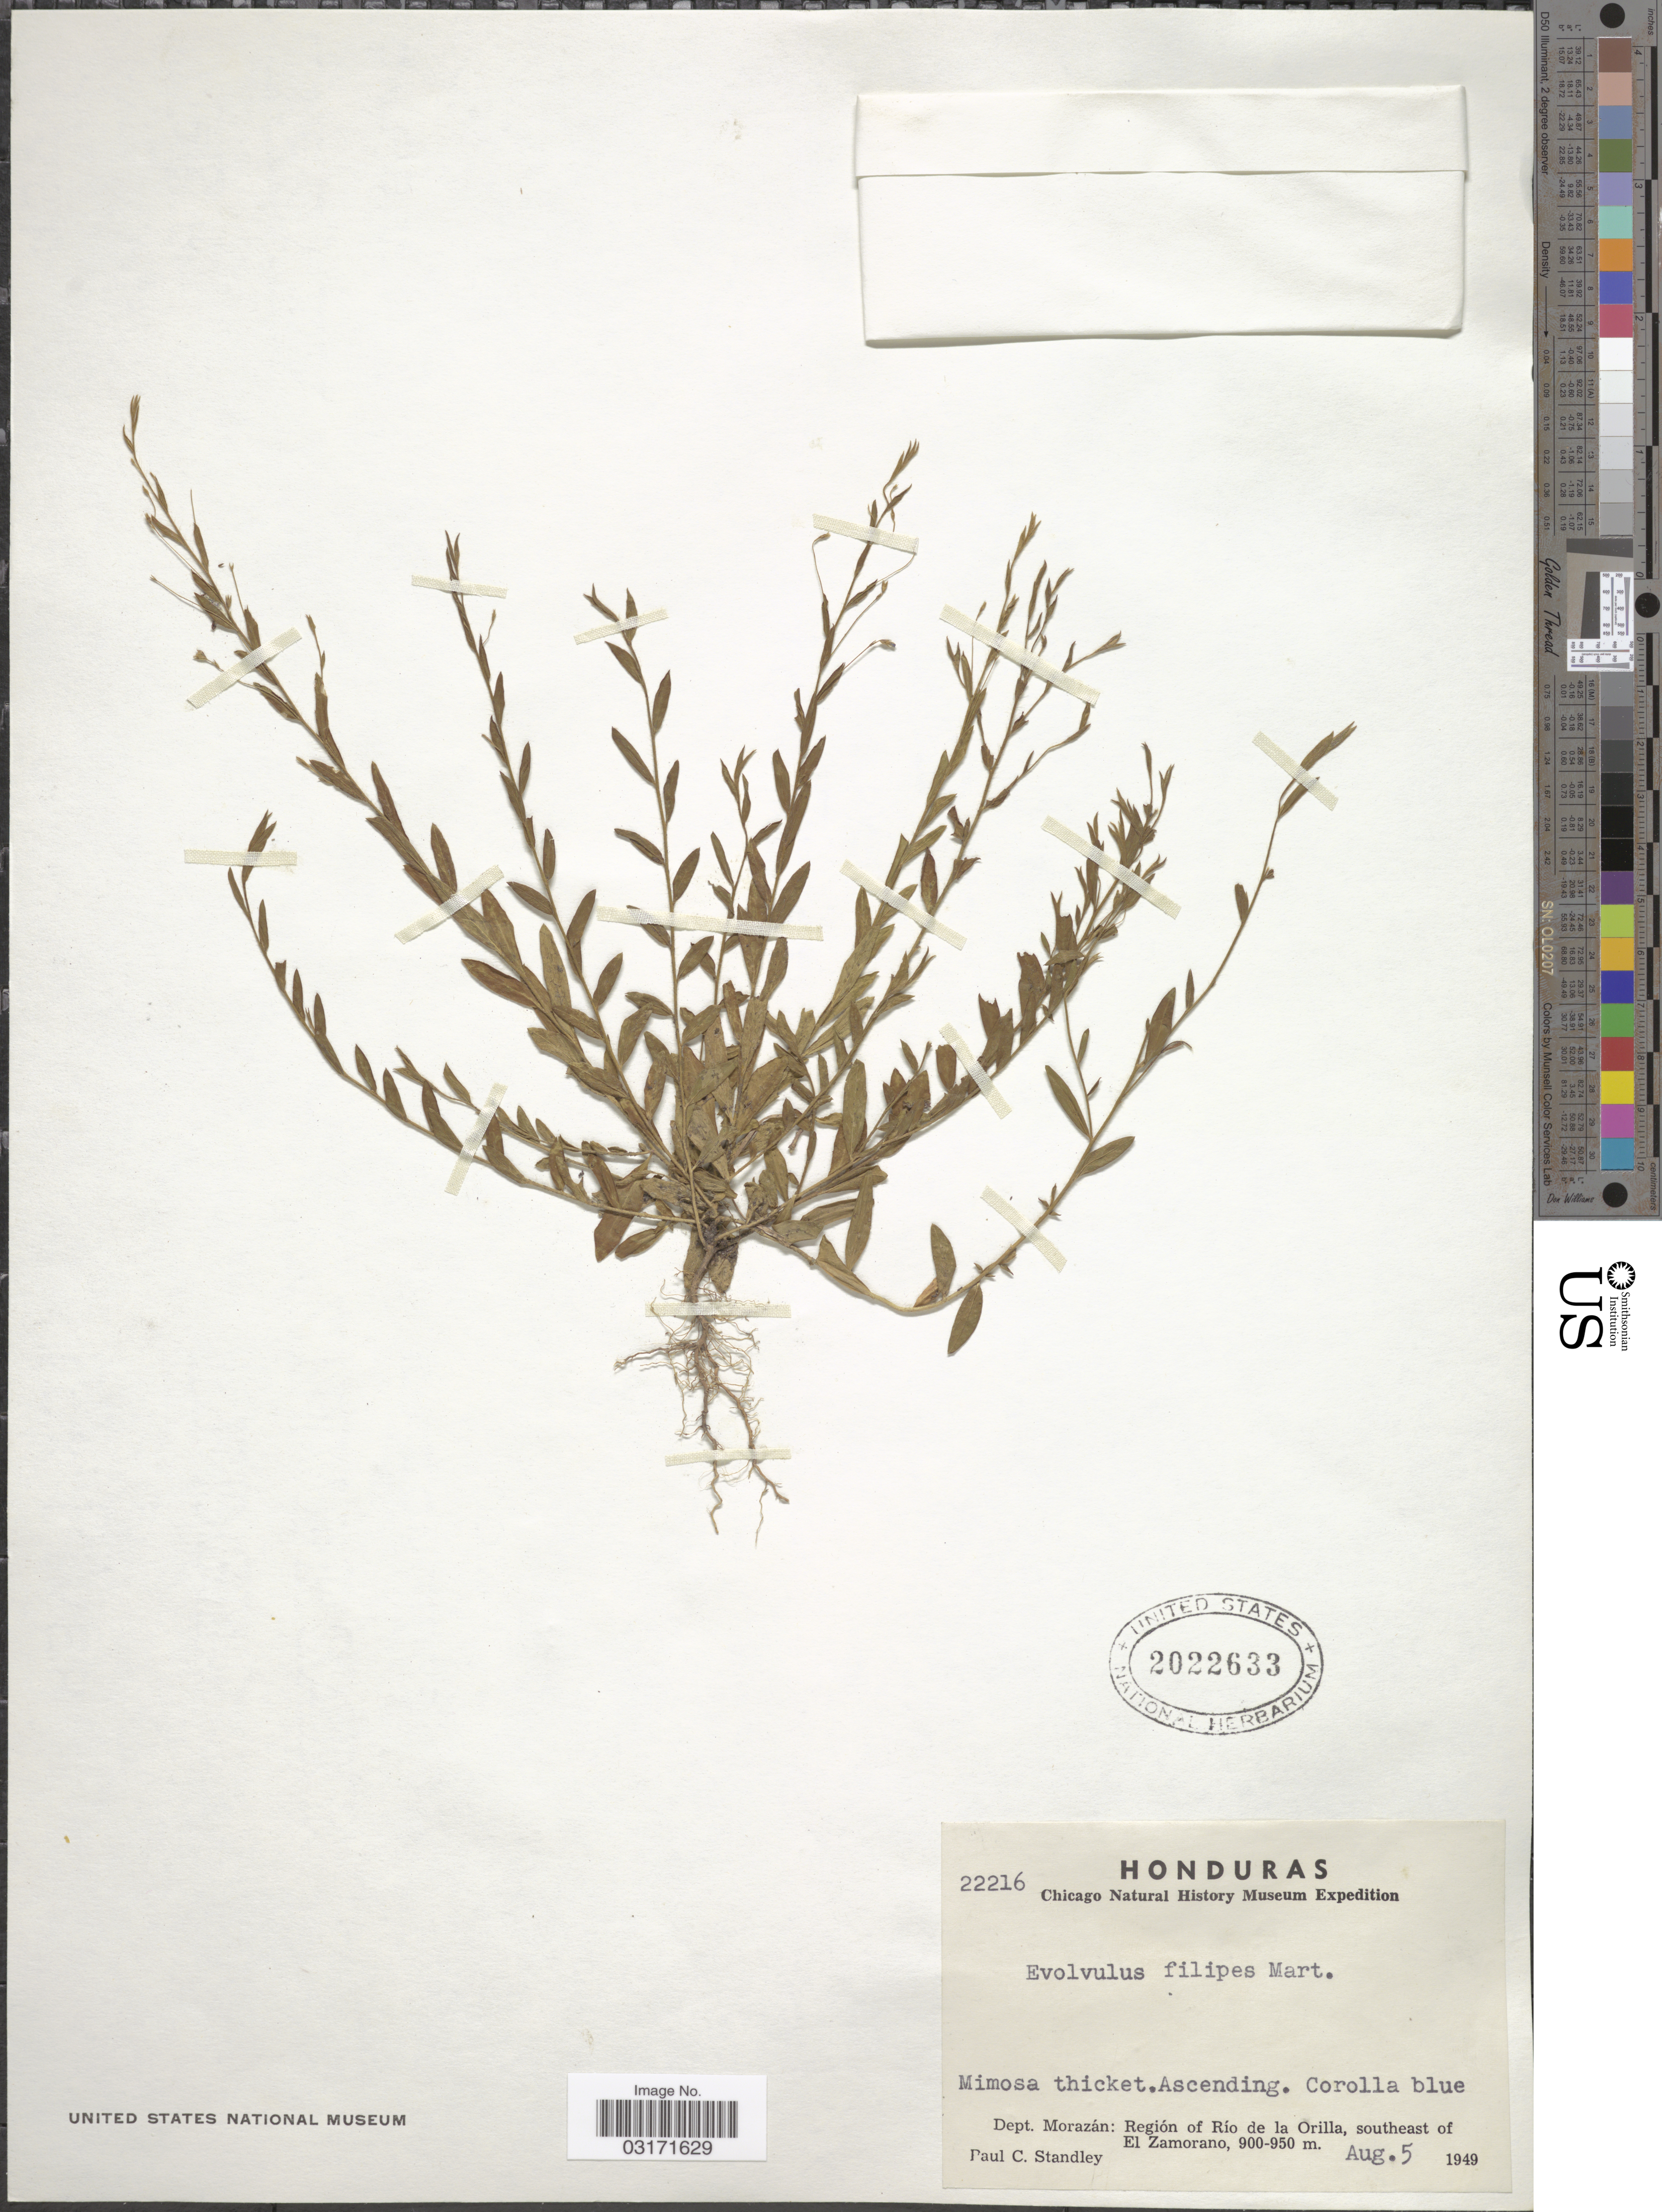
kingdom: Plantae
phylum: Tracheophyta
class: Magnoliopsida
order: Solanales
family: Convolvulaceae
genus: Evolvulus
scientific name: Evolvulus filipes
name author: Mart.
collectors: P. C. Standley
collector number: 22216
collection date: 1949-08-05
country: Honduras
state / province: Fco. Morazán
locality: Dept. Morazán: Región of Río de la Orilla, southeast of El Zamorano.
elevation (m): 900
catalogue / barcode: US 2022633